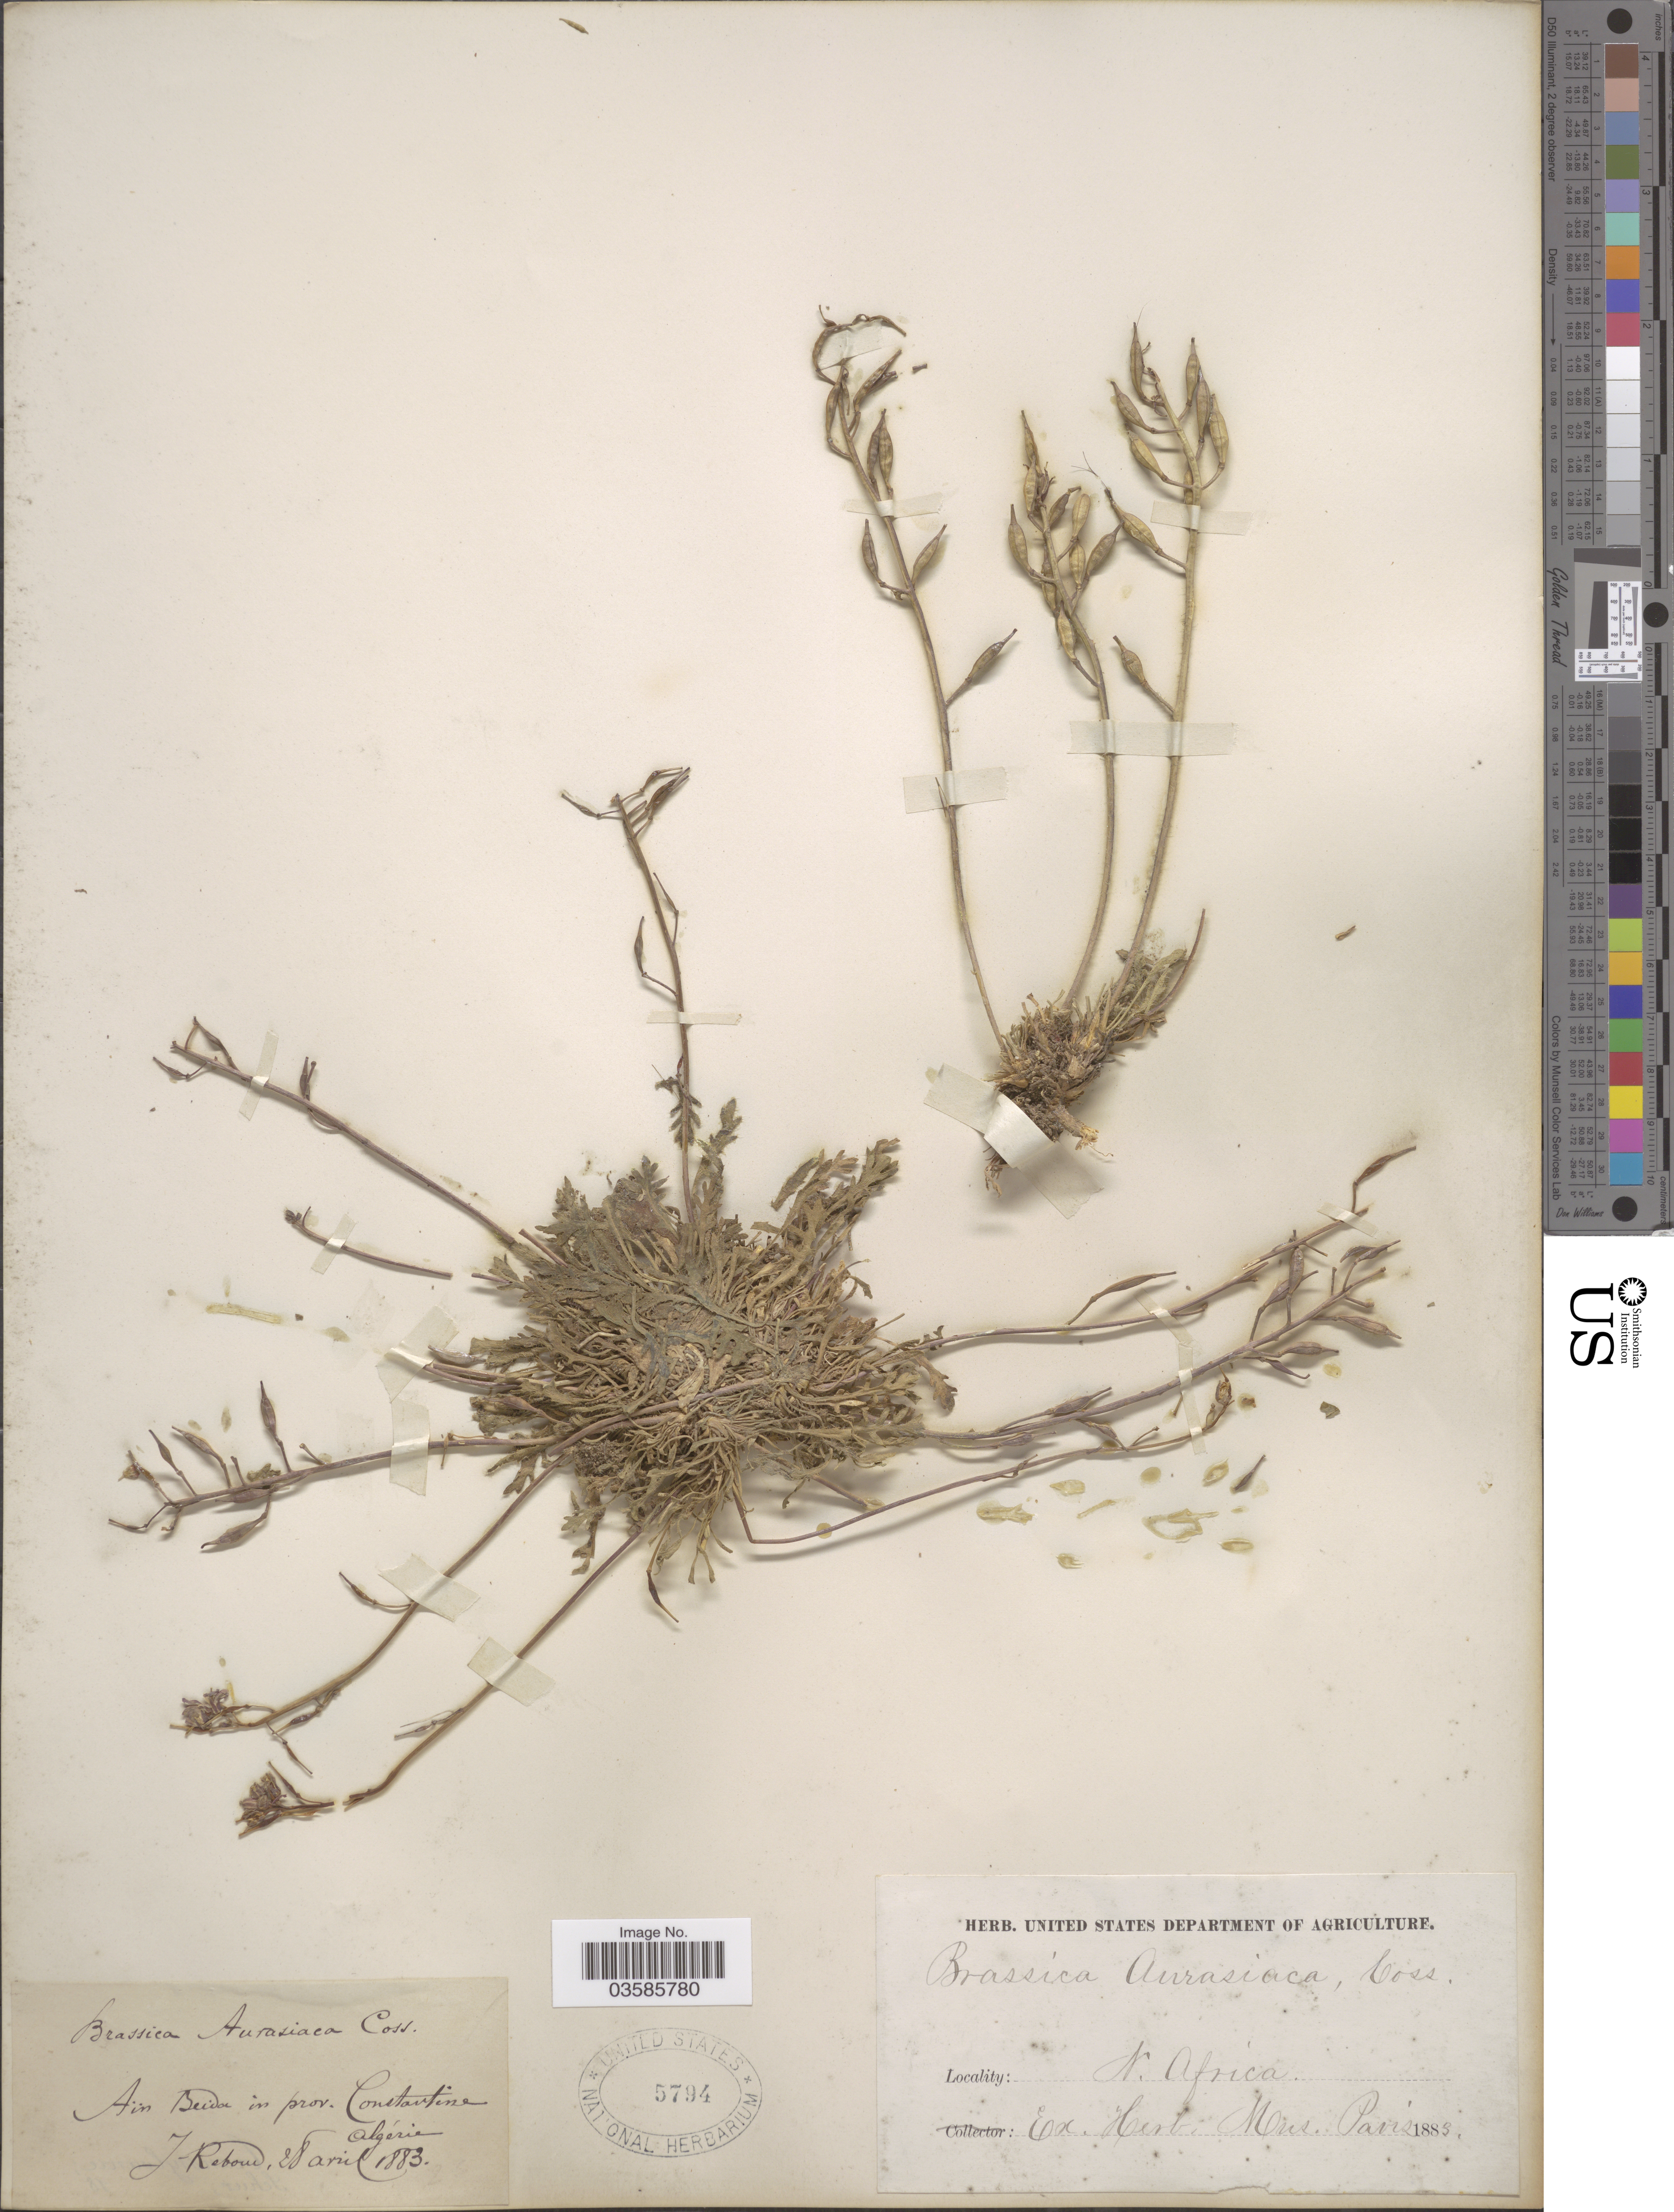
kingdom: Plantae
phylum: Tracheophyta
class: Magnoliopsida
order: Brassicales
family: Brassicaceae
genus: Brassica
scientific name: Brassica aurasiaca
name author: Coss. & Kralik ex Coss.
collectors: J. Reboud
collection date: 1883-04-28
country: Algeria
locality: Aïn Beida in prov. Constantine Algérie.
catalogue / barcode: US 5794